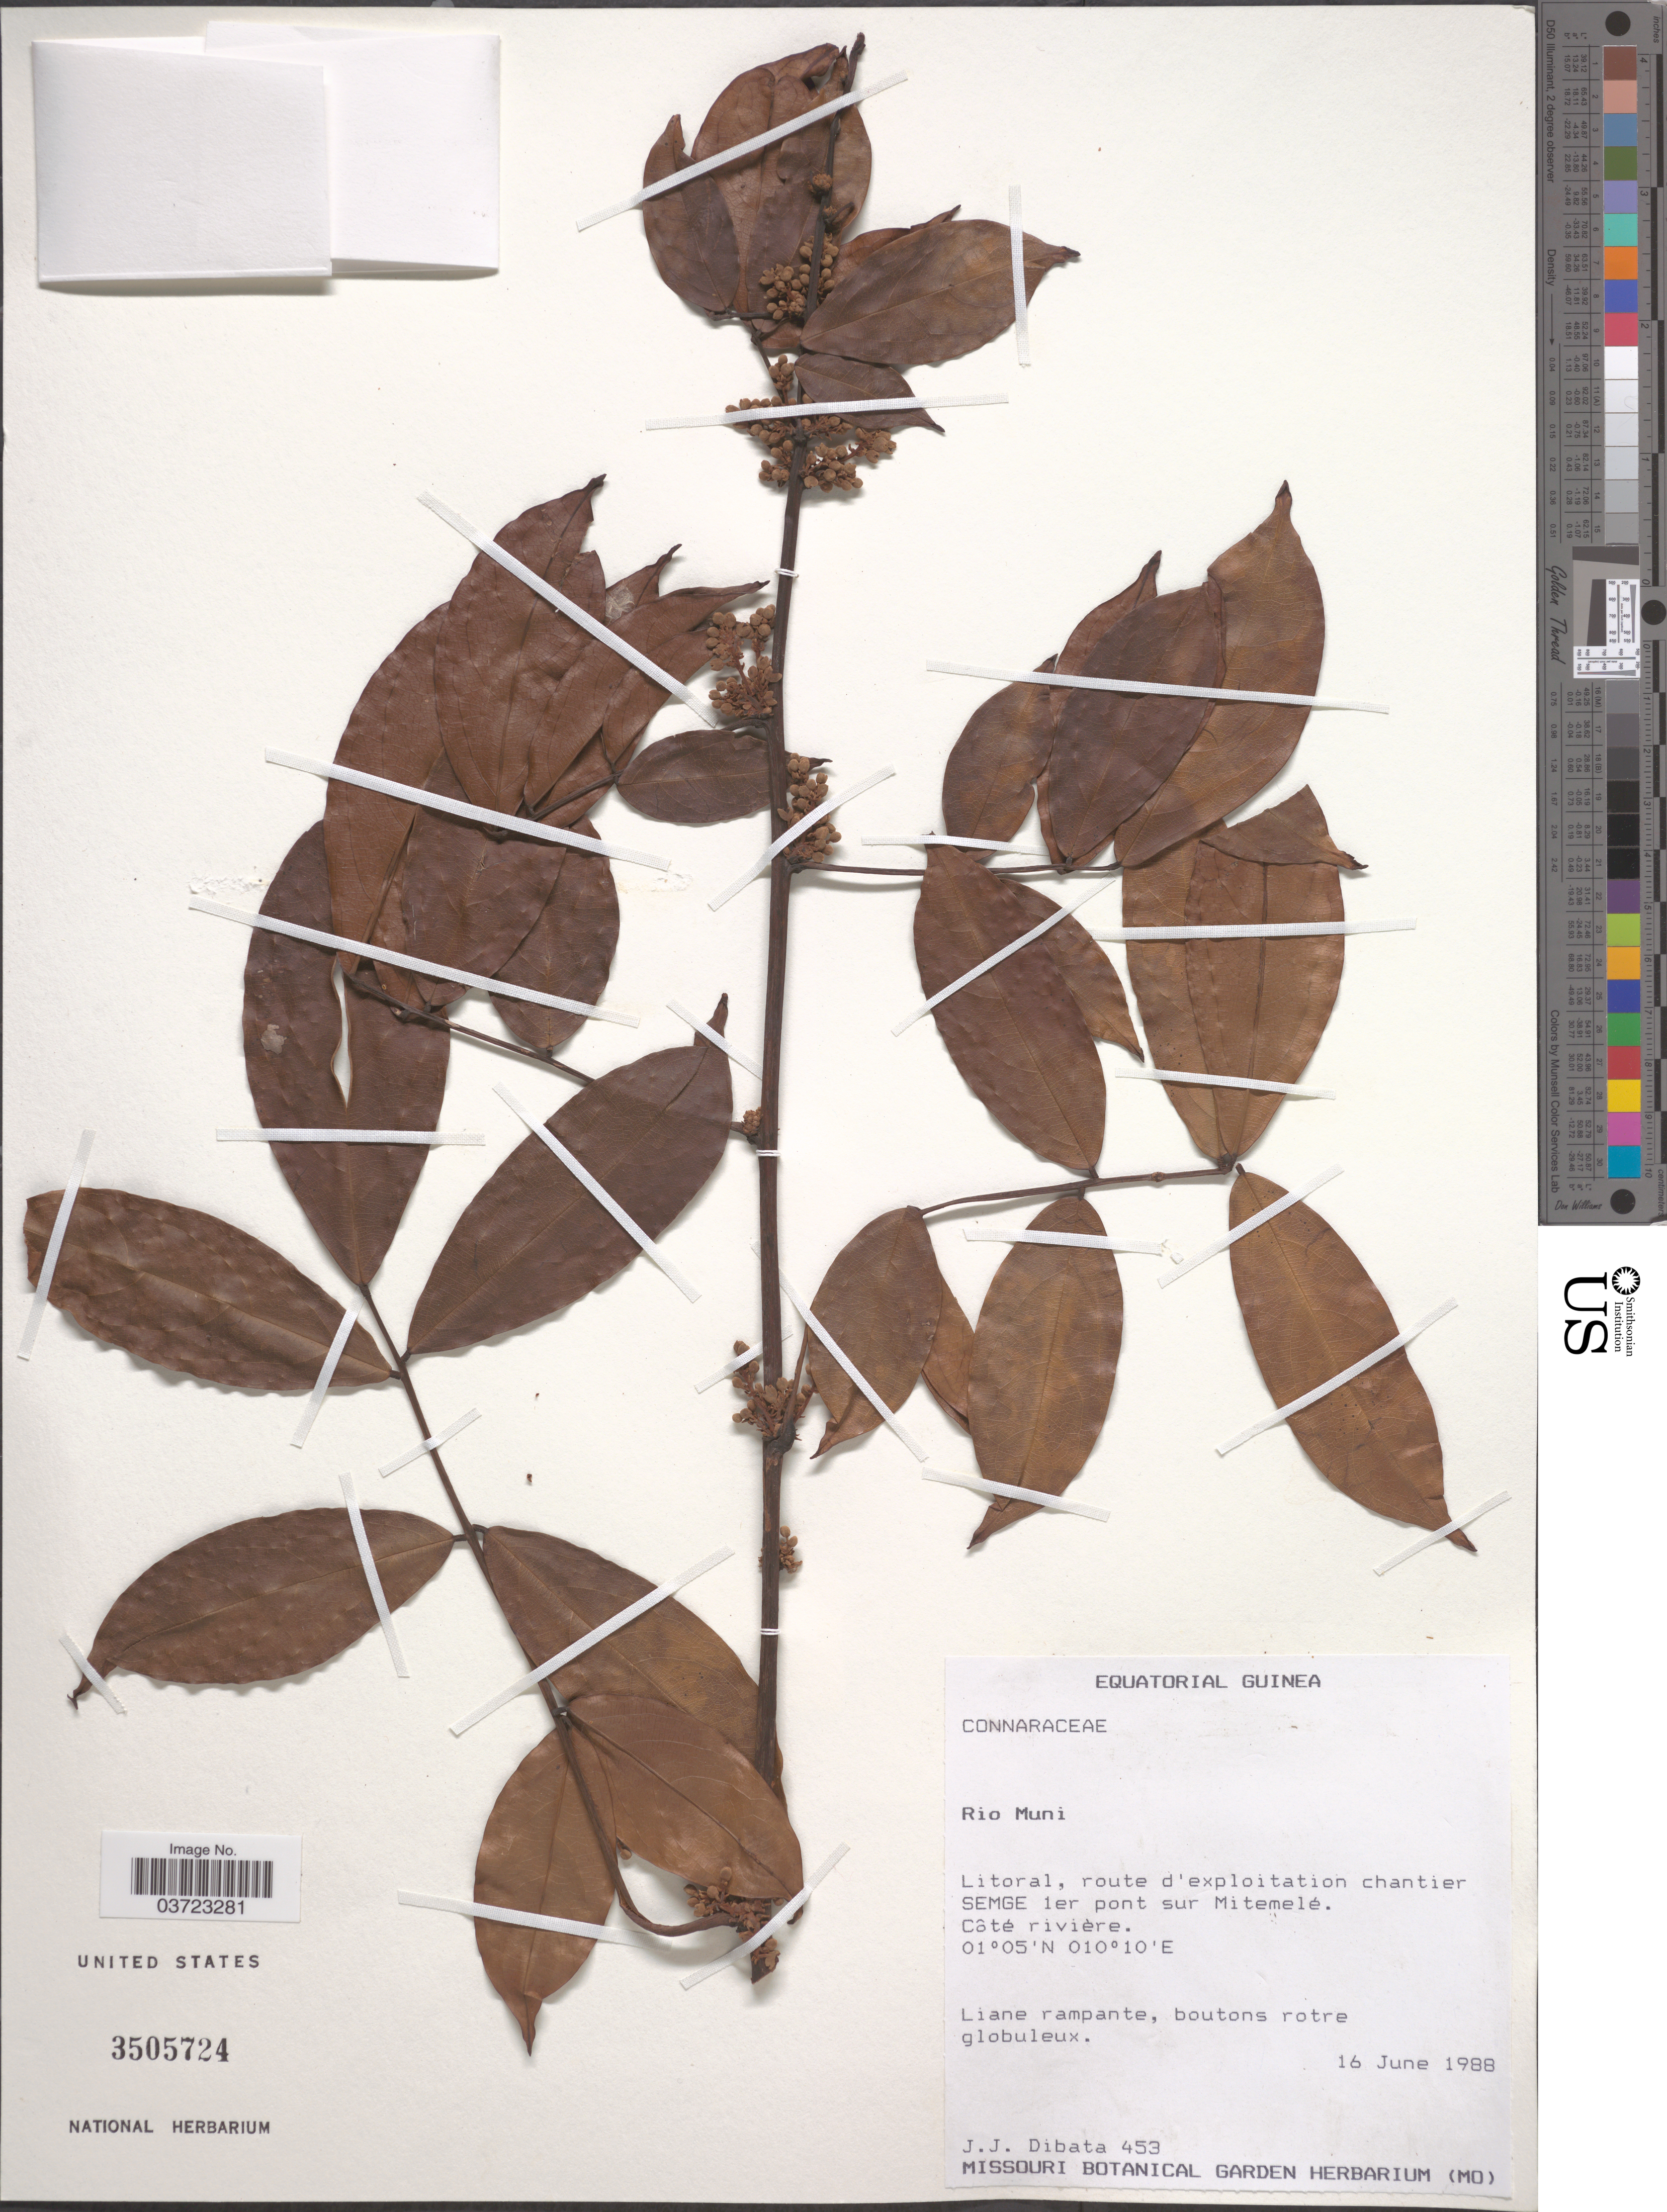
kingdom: Plantae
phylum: Tracheophyta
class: Magnoliopsida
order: Oxalidales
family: Connaraceae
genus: Rourea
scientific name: Rourea solanderi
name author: Baker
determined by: Jongkind, C. C. H.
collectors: J. Dibata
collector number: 453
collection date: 1988-06-16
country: Equatorial Guinea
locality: Rio Muni. Litoral, route d'exploitation chantier SEMGE 1er pont sur Mitemelé. Côte rivière.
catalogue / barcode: US 3505724